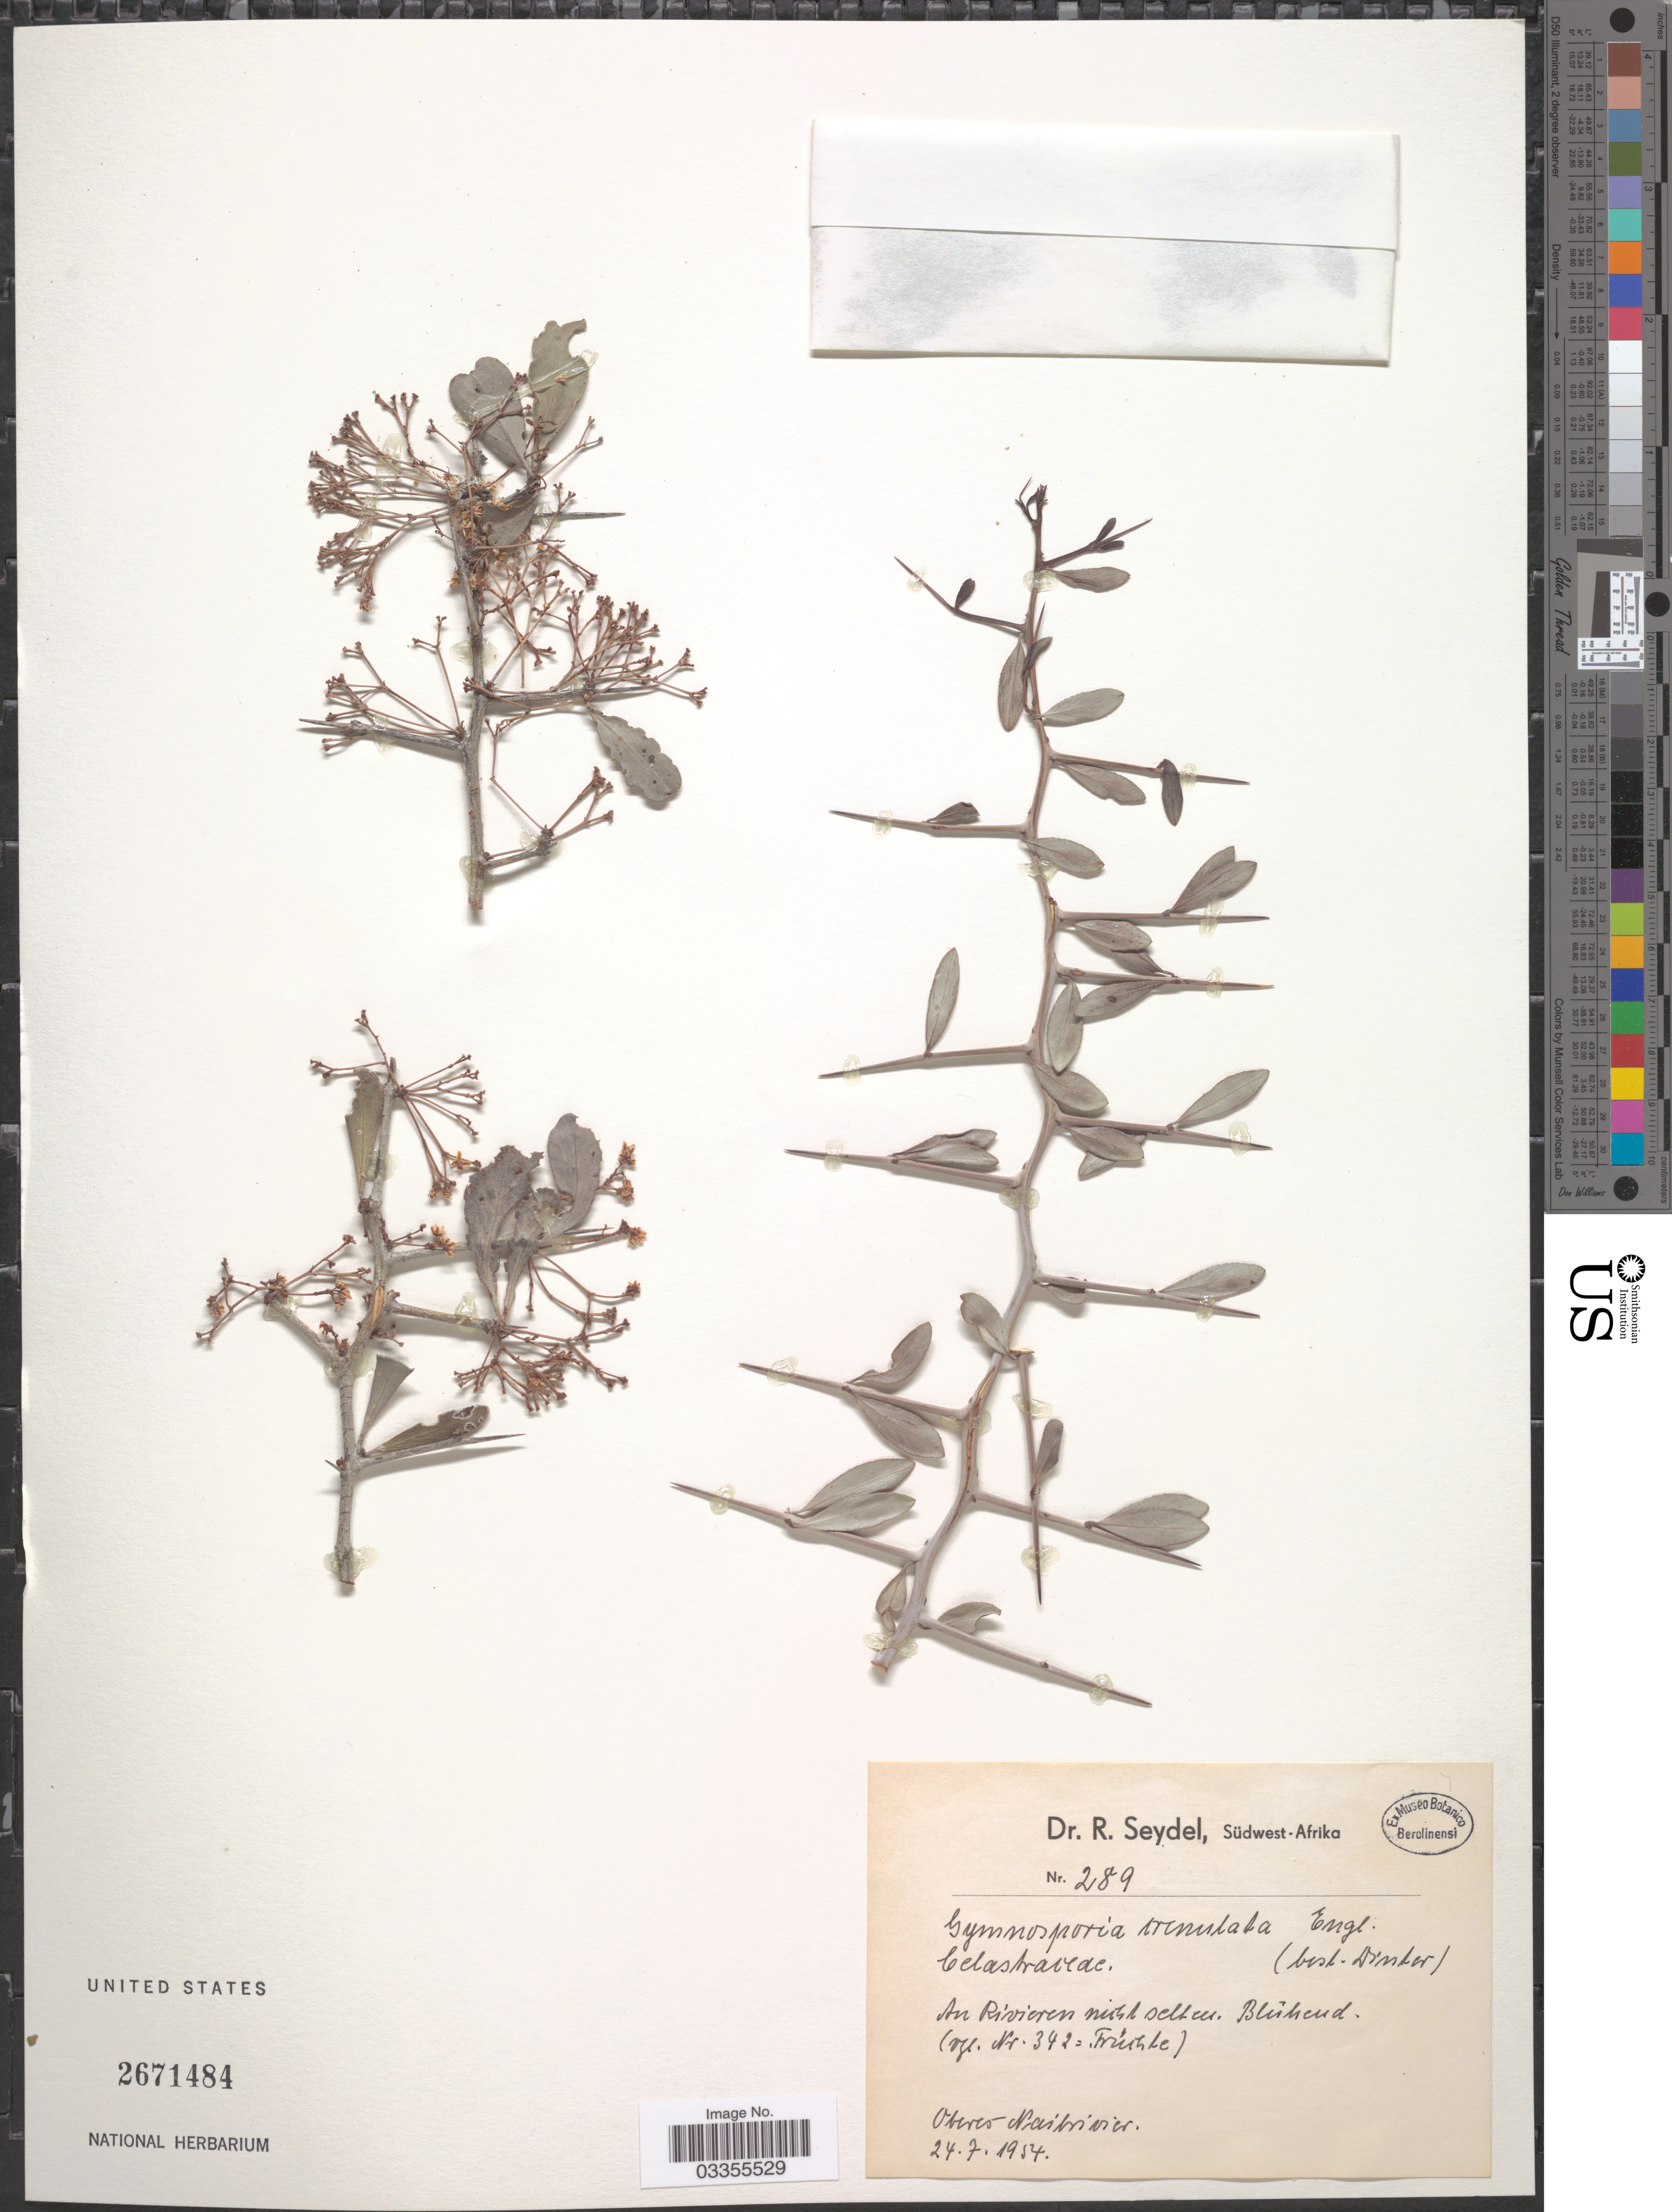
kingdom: Plantae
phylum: Tracheophyta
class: Magnoliopsida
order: Celastrales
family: Celastraceae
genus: Gymnosporia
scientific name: Gymnosporia crenata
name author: (G. Forst.) Seem.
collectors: R. Seydel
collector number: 289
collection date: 1954-07-24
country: Namibia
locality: Südwest-Afrika. An Rivieren nicht selten. Blühend Oberes Naibrivier. [Southwest Africa. not rare on rivers, blooming on Upper Nabirvier]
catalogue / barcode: US 2671484